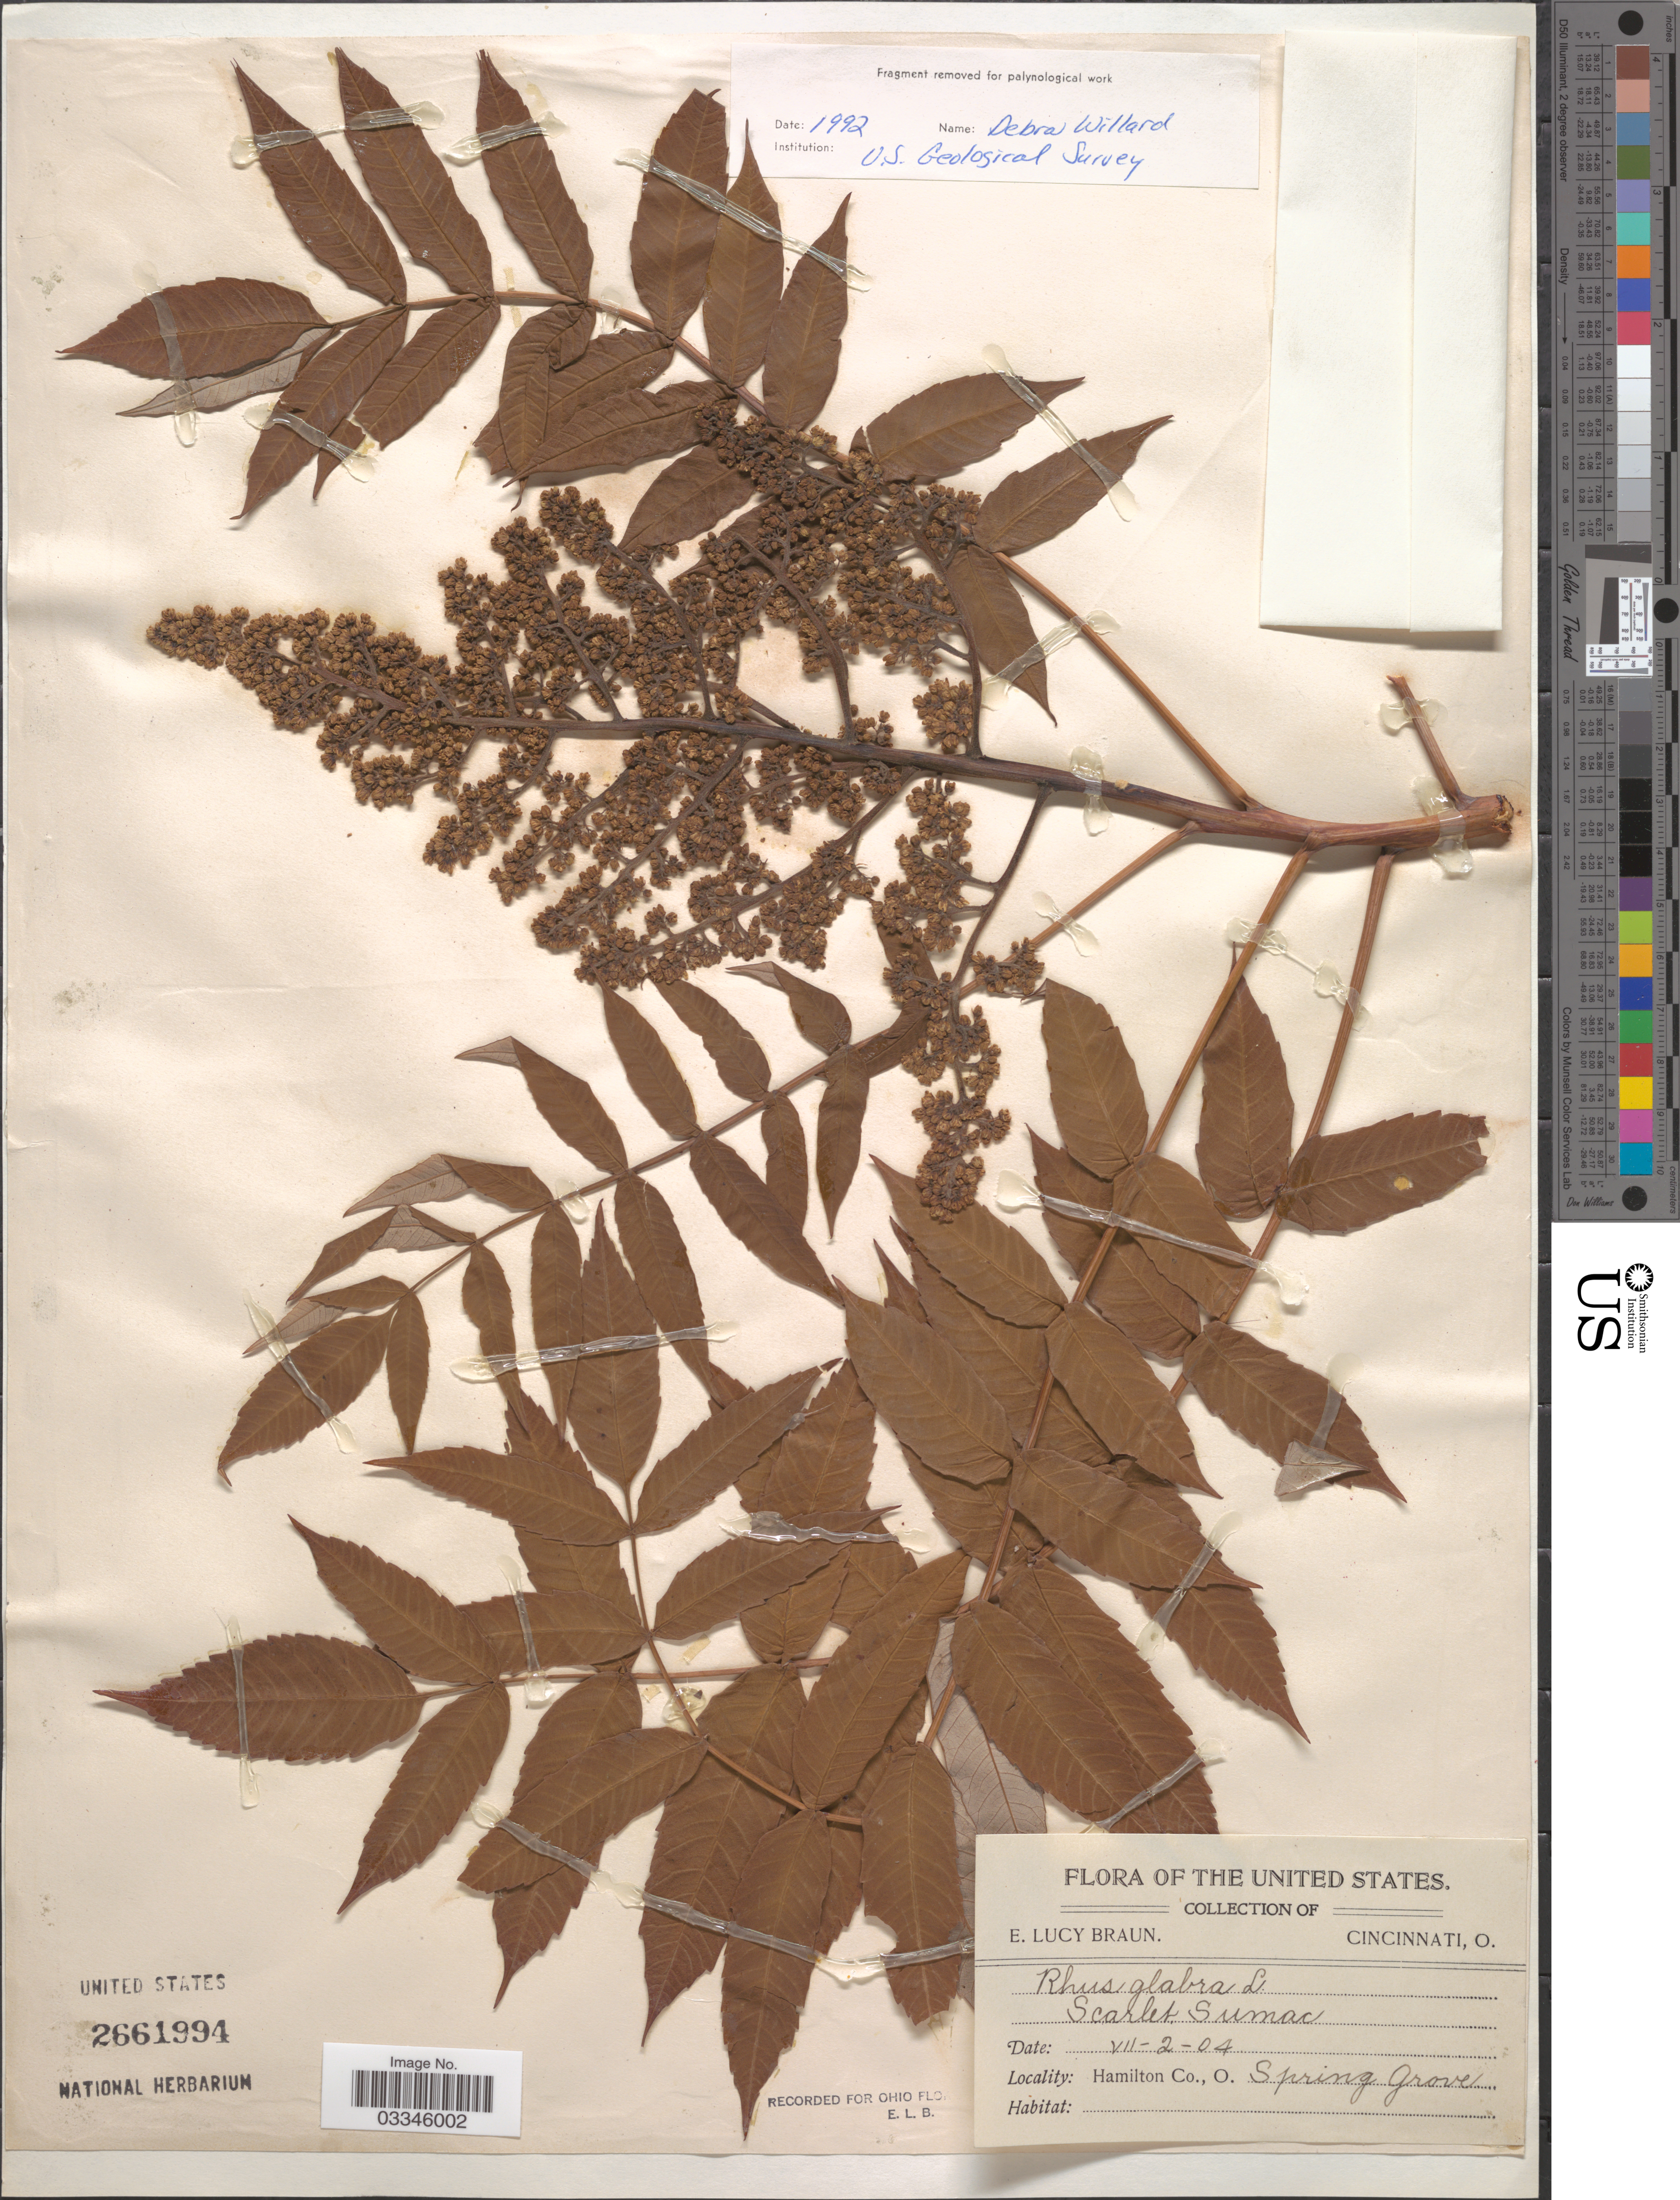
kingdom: Plantae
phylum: Tracheophyta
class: Magnoliopsida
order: Sapindales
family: Anacardiaceae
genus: Rhus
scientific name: Rhus glabra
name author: L.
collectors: E. L. Braun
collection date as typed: Transcribed d/m/y: 2/7/4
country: United States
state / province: Ohio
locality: Hamilton Co. Spring Grove.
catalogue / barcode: US 2661994